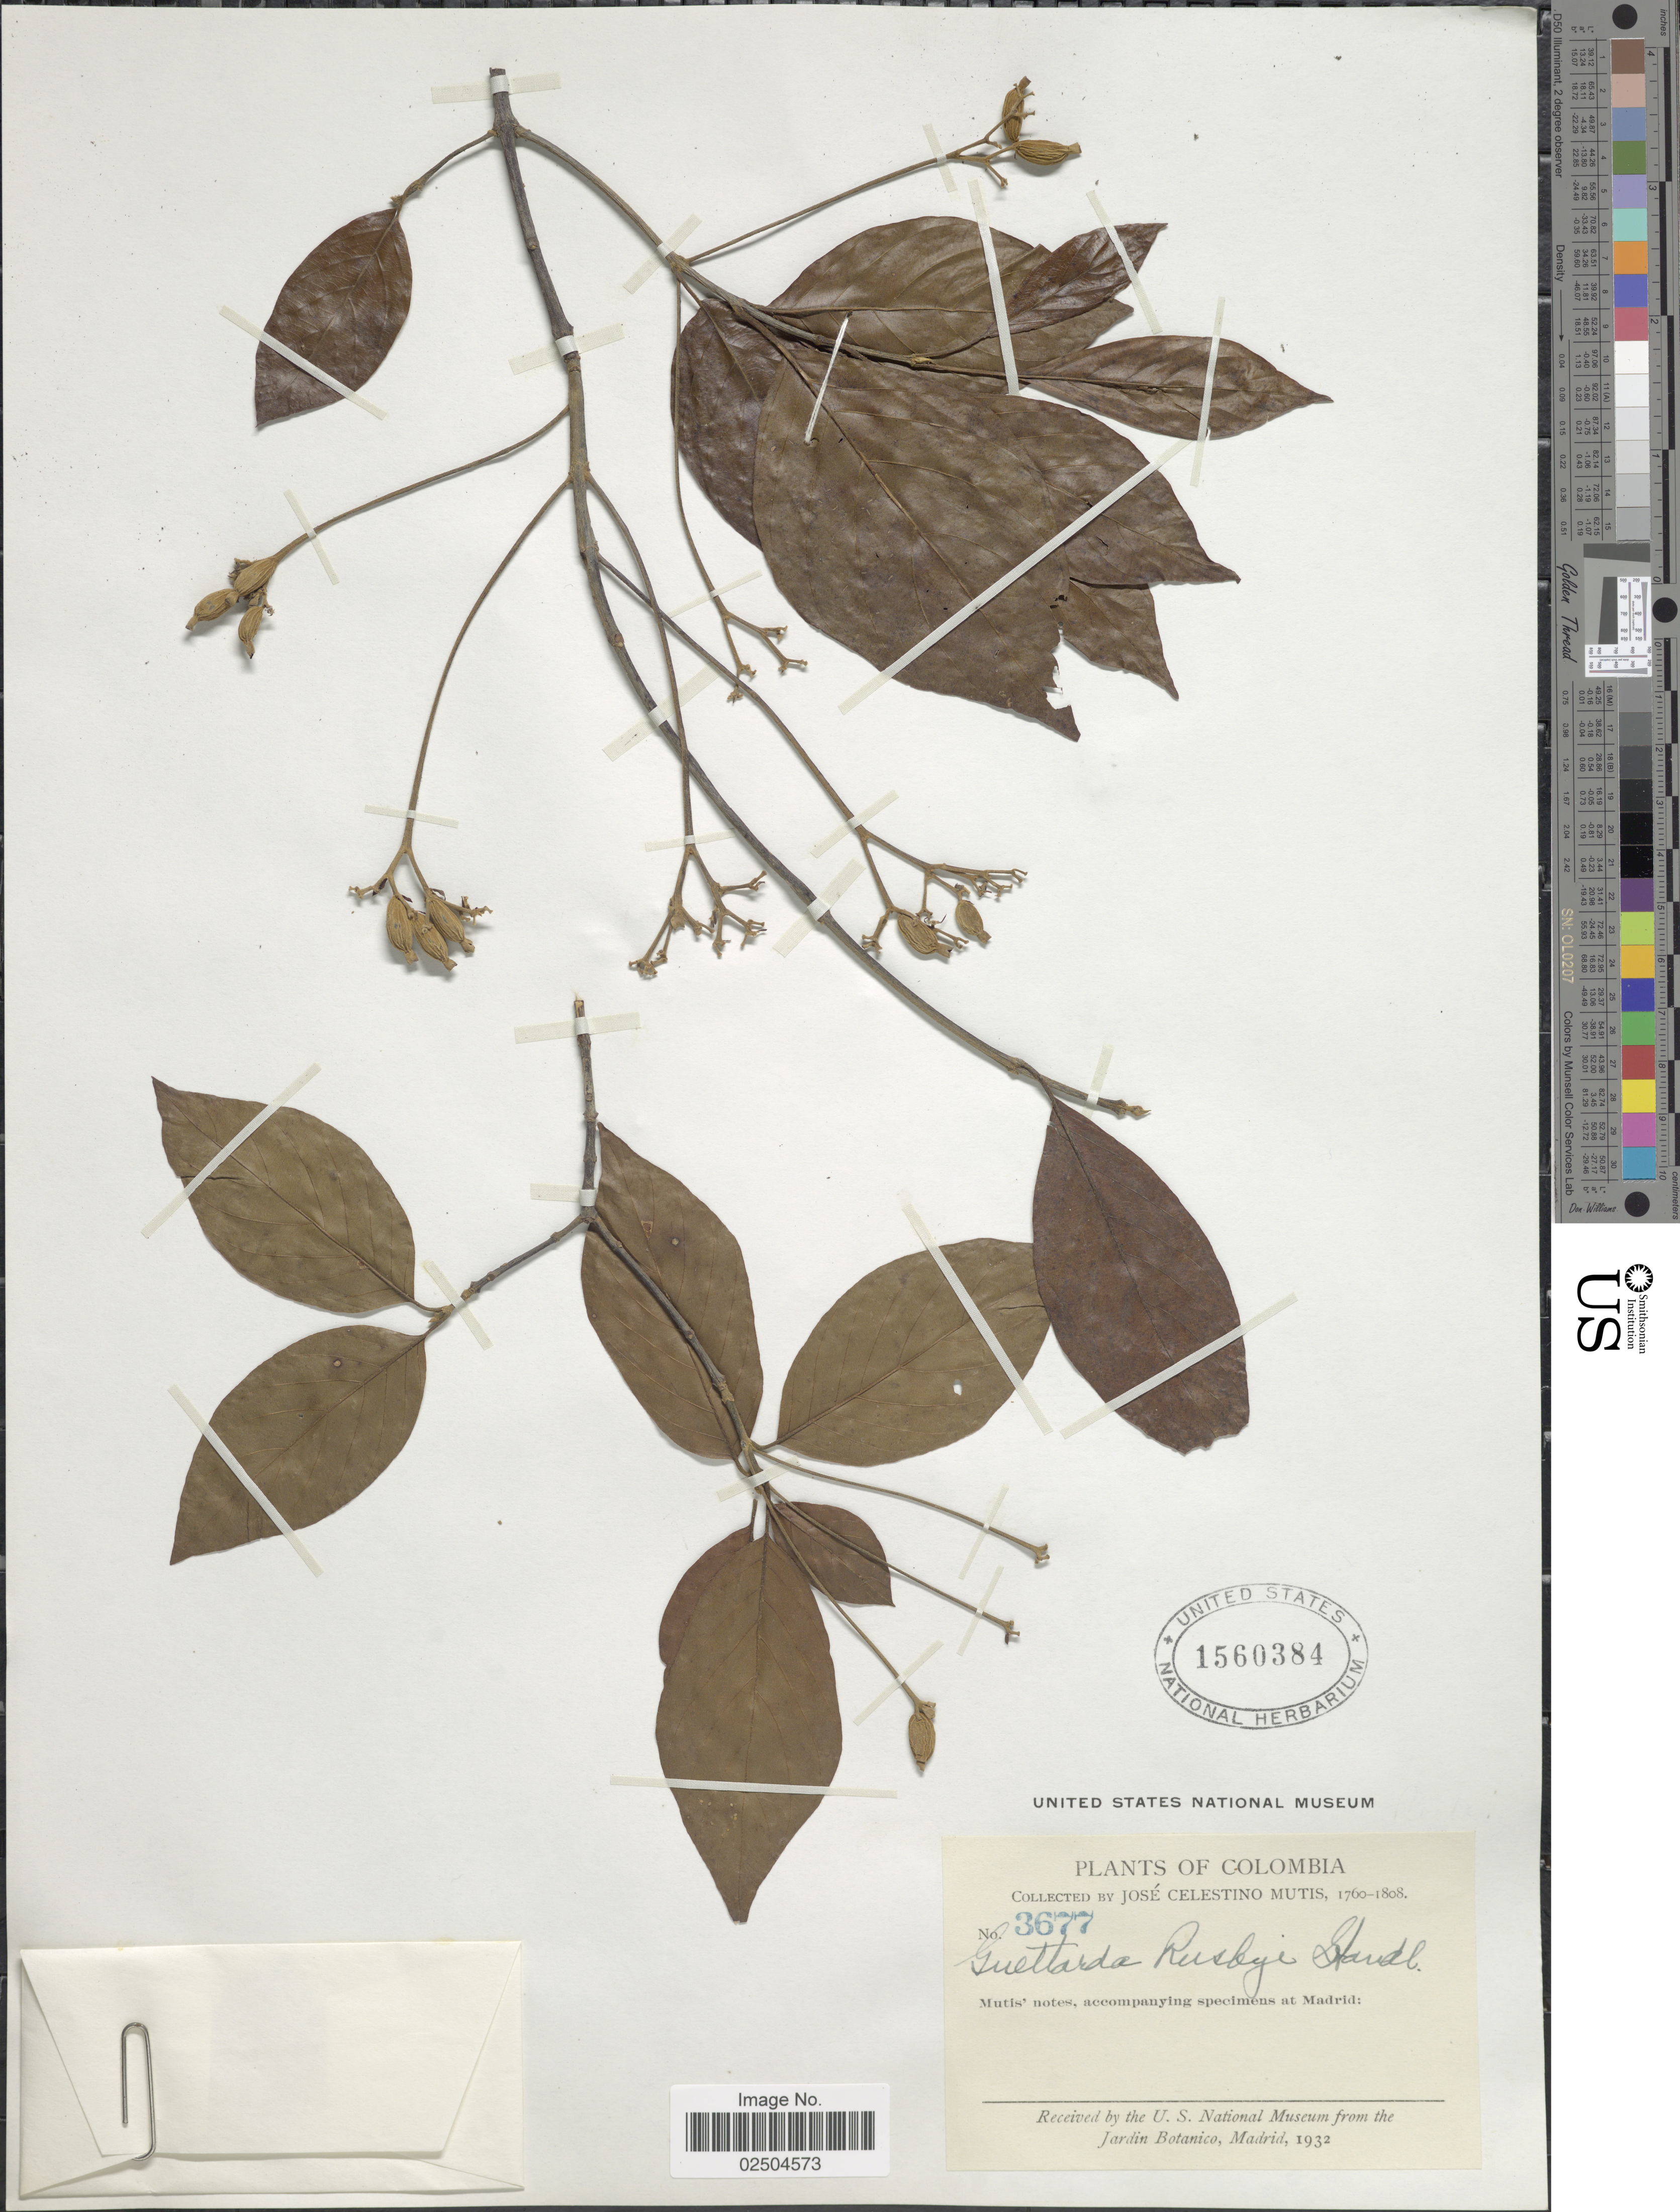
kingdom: Plantae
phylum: Tracheophyta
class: Magnoliopsida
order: Gentianales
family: Rubiaceae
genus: Guettarda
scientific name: Guettarda rusbyi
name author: Standl.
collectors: J. C. B. Mutis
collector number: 3677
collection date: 1760/1808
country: Colombia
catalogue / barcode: US 1560384